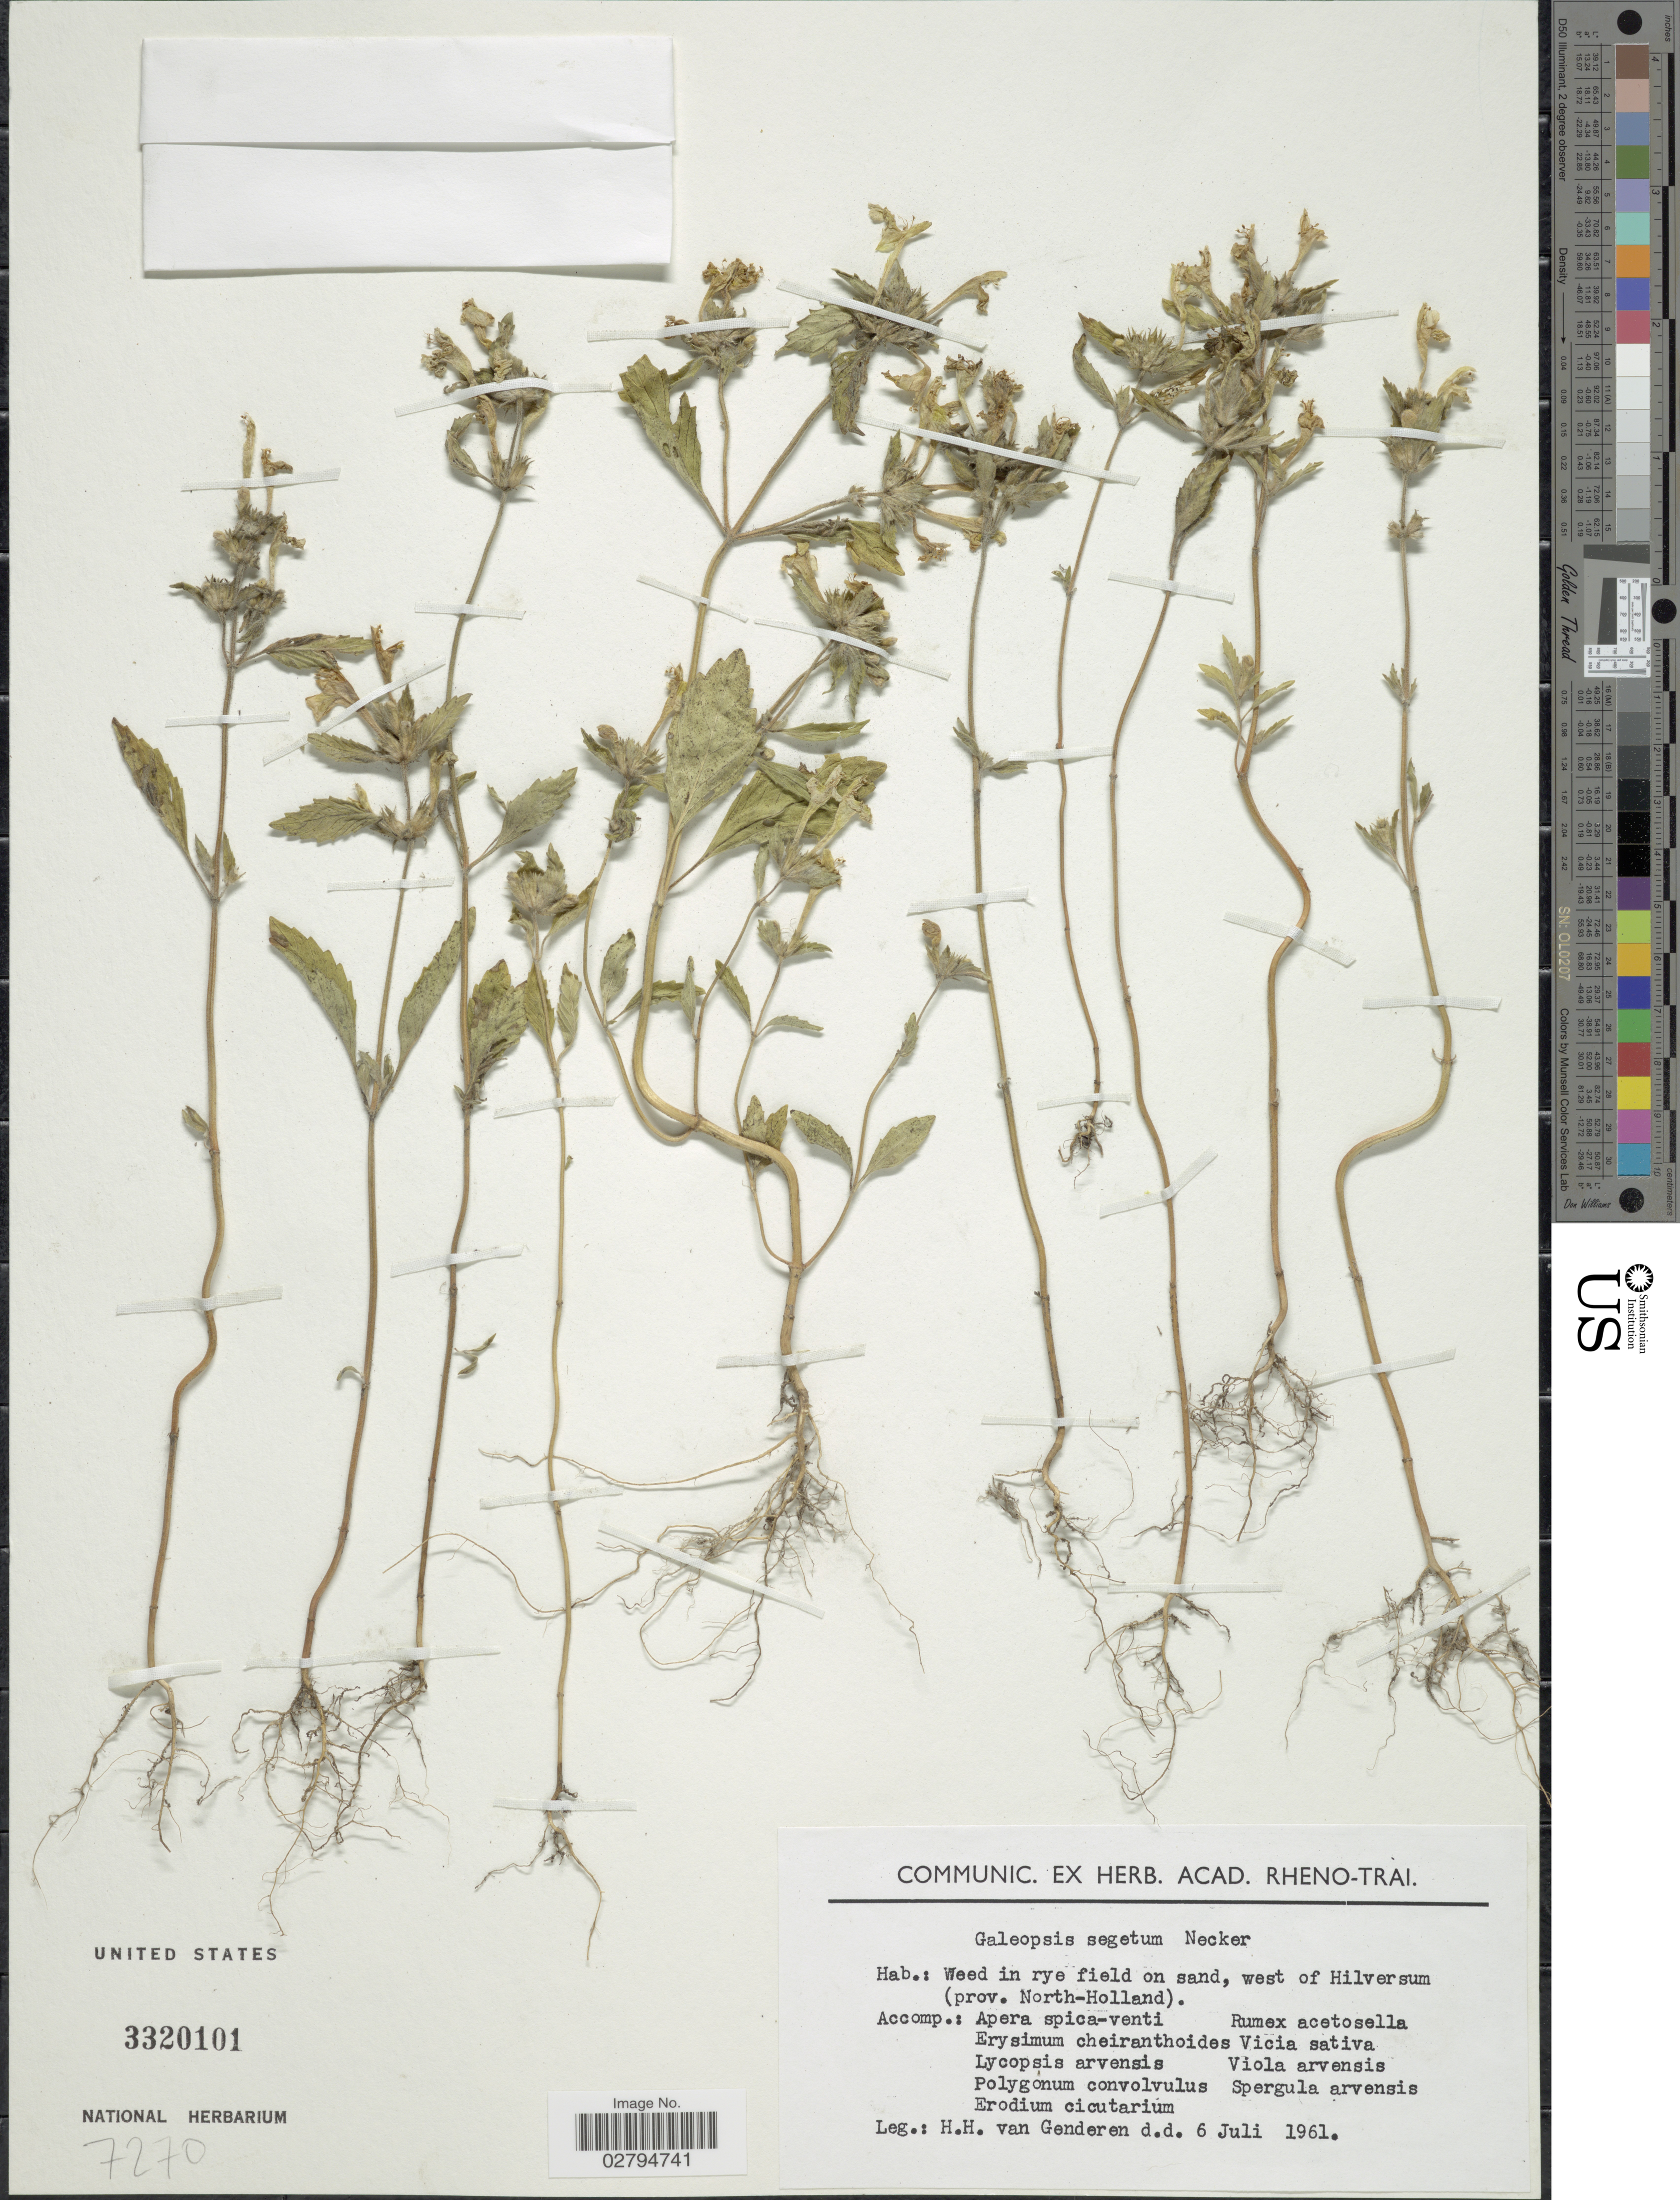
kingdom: Plantae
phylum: Tracheophyta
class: Magnoliopsida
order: Lamiales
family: Lamiaceae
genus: Galeopsis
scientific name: Galeopsis segetum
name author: Neck.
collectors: H. Genderen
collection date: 1961-07-06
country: Netherlands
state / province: Noord Holland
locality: Weed in rye field on sand, west of Hilversum (prov. North-Holland).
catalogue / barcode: US 3320101